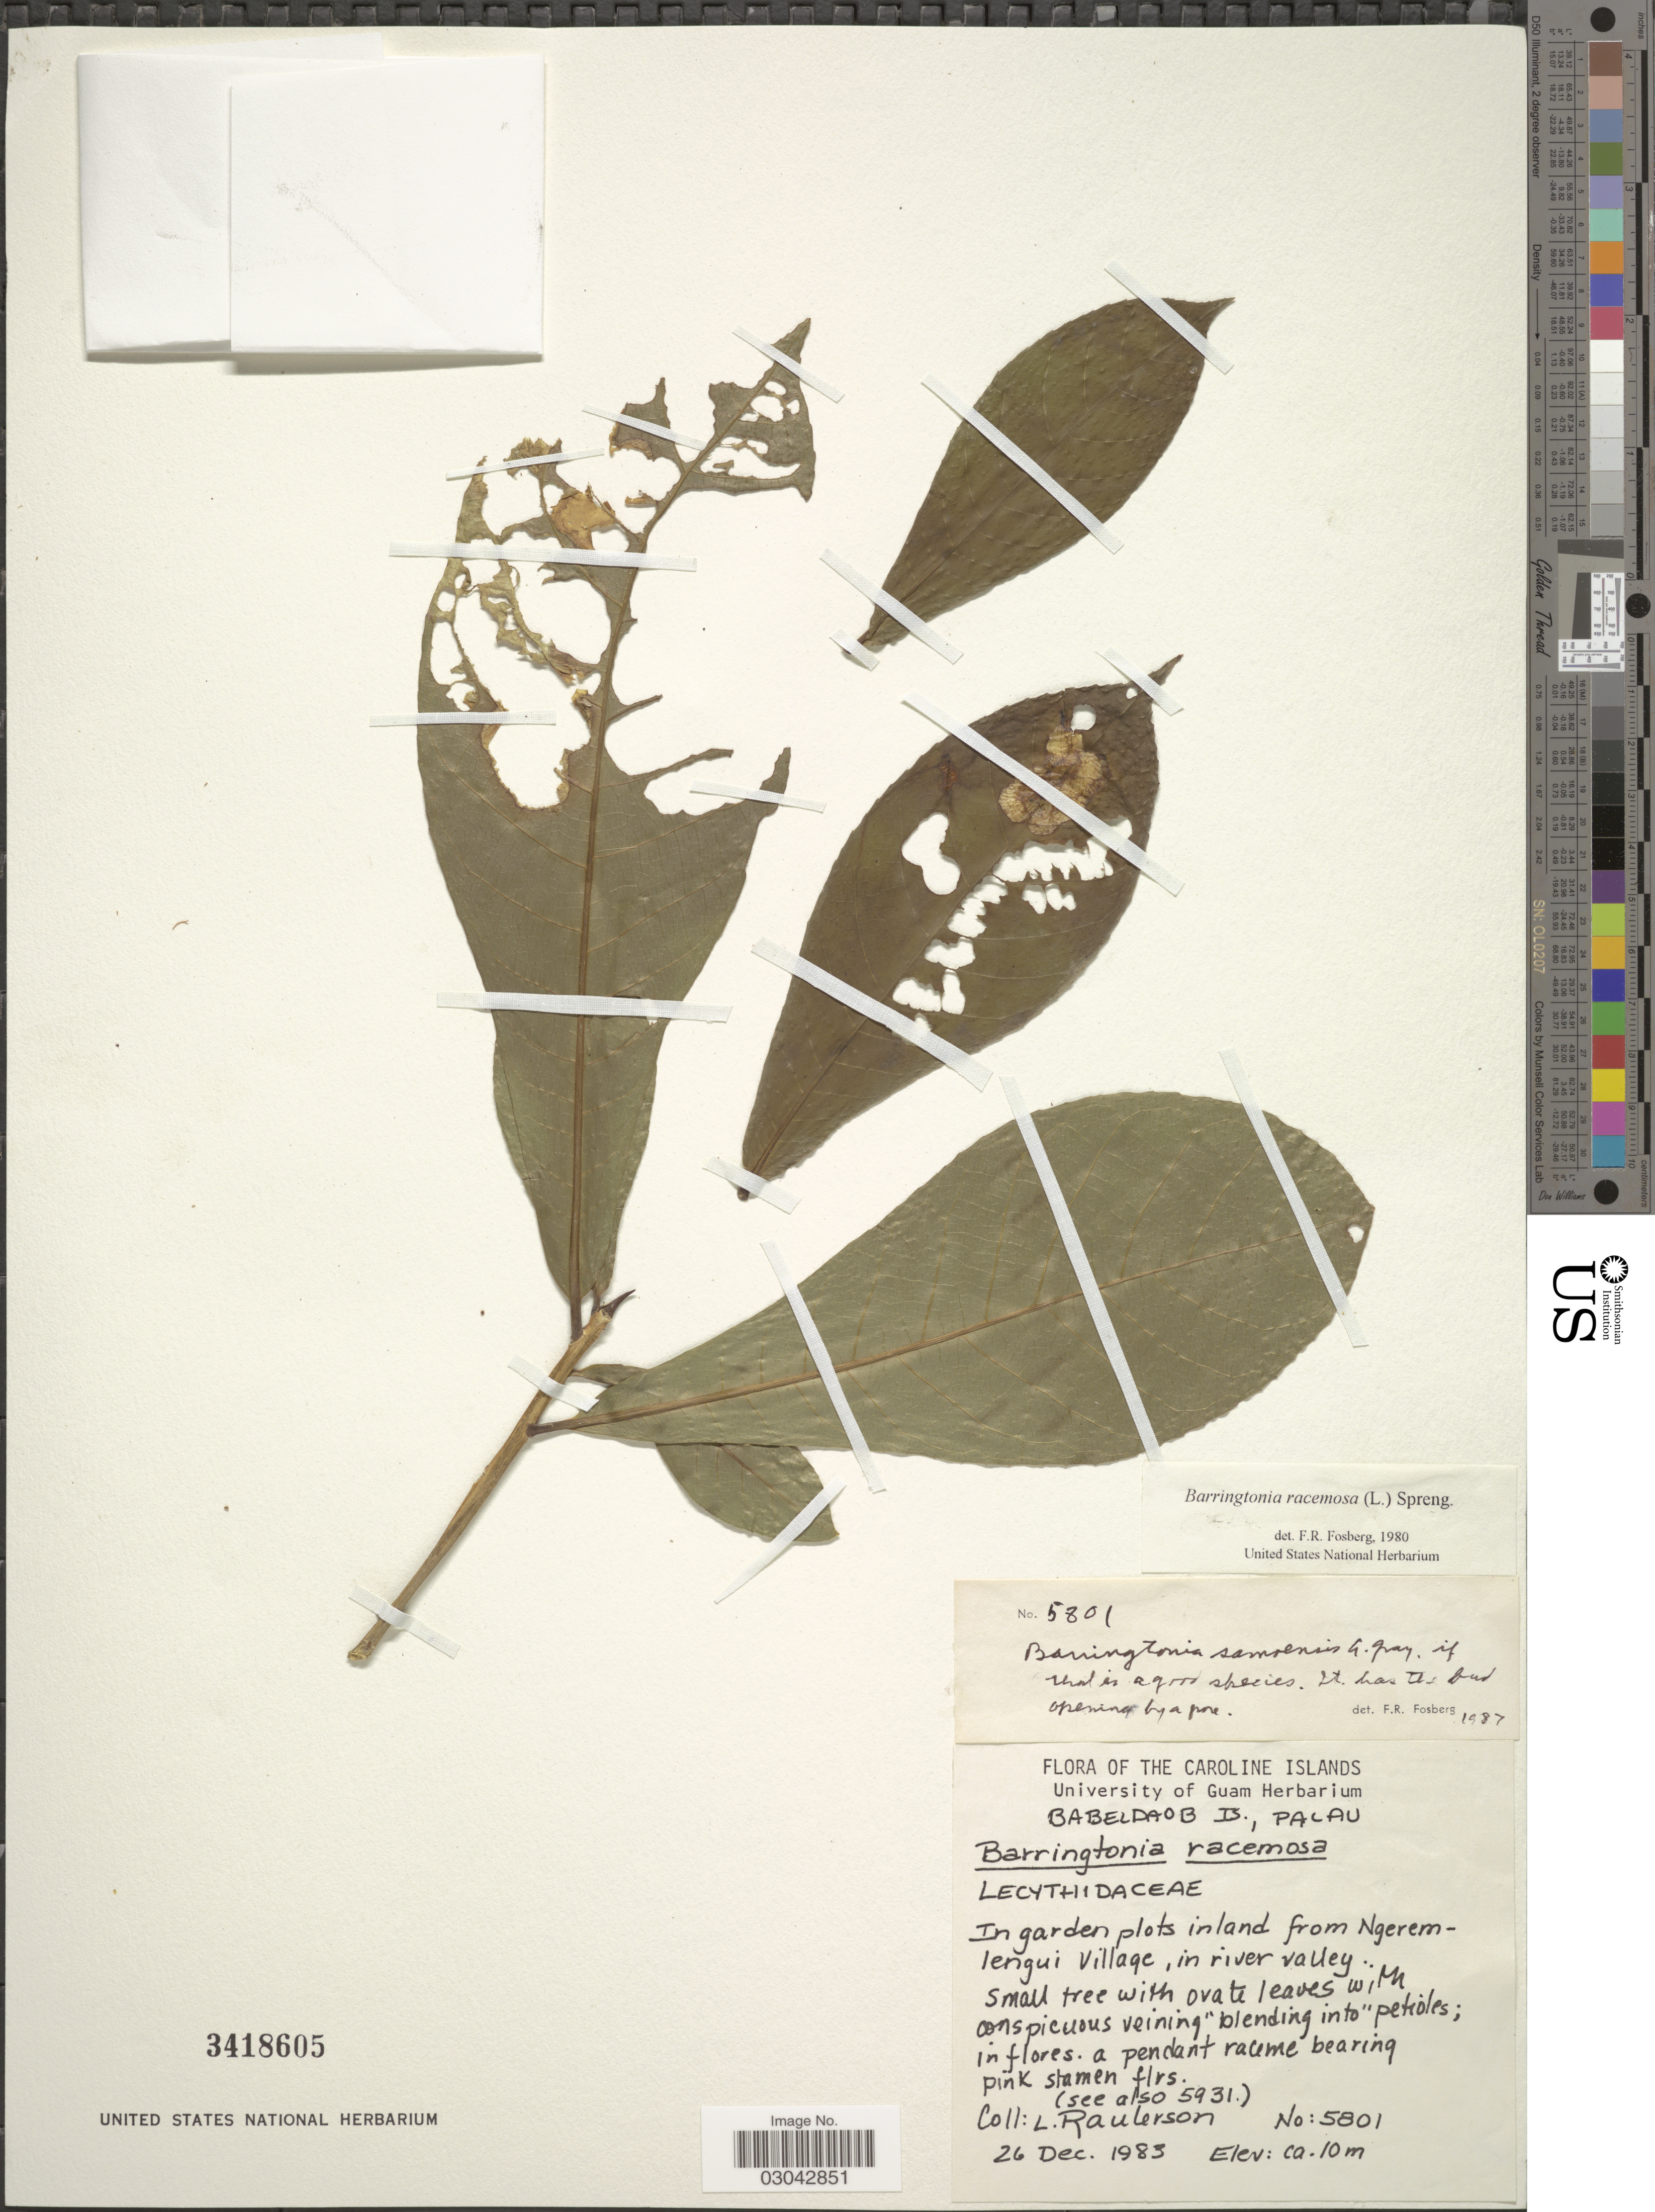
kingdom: Plantae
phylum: Tracheophyta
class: Magnoliopsida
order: Ericales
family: Lecythidaceae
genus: Barringtonia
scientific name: Barringtonia racemosa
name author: (L.) Spreng.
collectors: L. Raulerson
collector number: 5801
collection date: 1983-12-26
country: Palau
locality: Caroline Islands. Babeldaob Is., Palau. In garden plots inland from Ngeremlengui Village, in river valley.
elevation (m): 10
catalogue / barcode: US 3418605